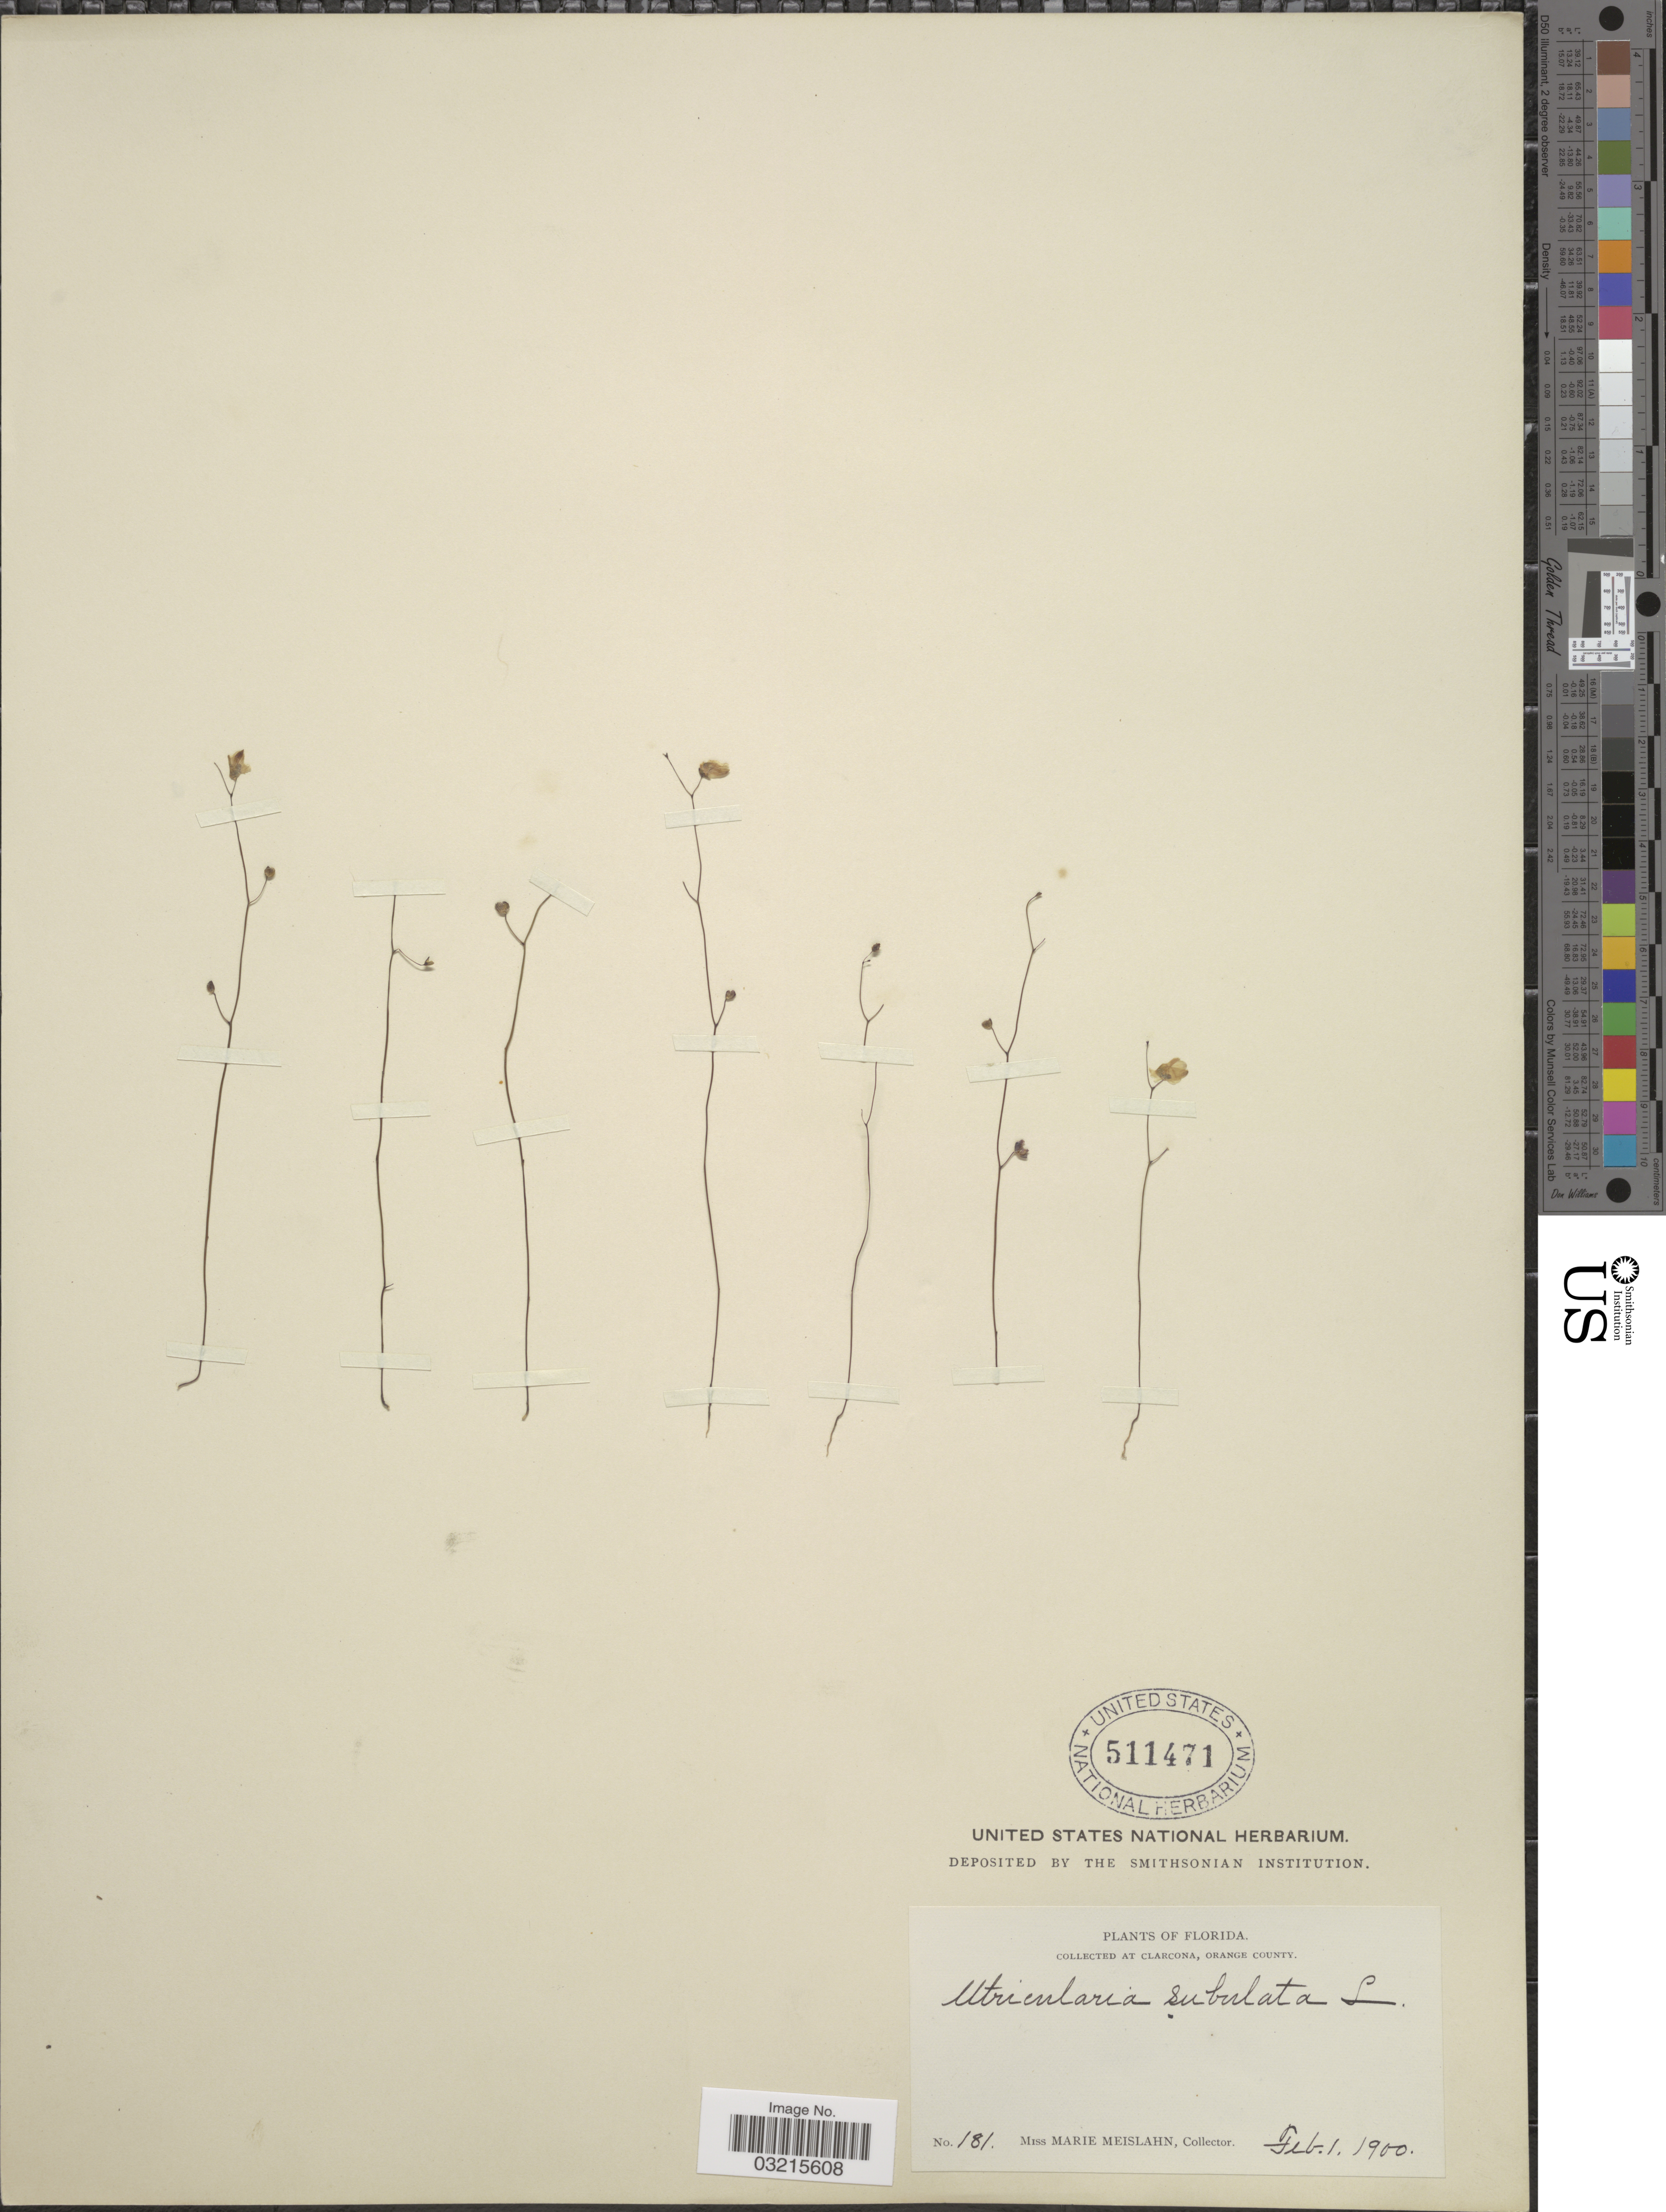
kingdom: Plantae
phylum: Tracheophyta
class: Magnoliopsida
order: Lamiales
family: Lentibulariaceae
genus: Utricularia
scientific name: Utricularia subulata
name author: L.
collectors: M. Meislahn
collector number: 181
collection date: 1900-02-01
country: United States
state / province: Florida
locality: At Clarcona, Orange County.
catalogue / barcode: US 511471